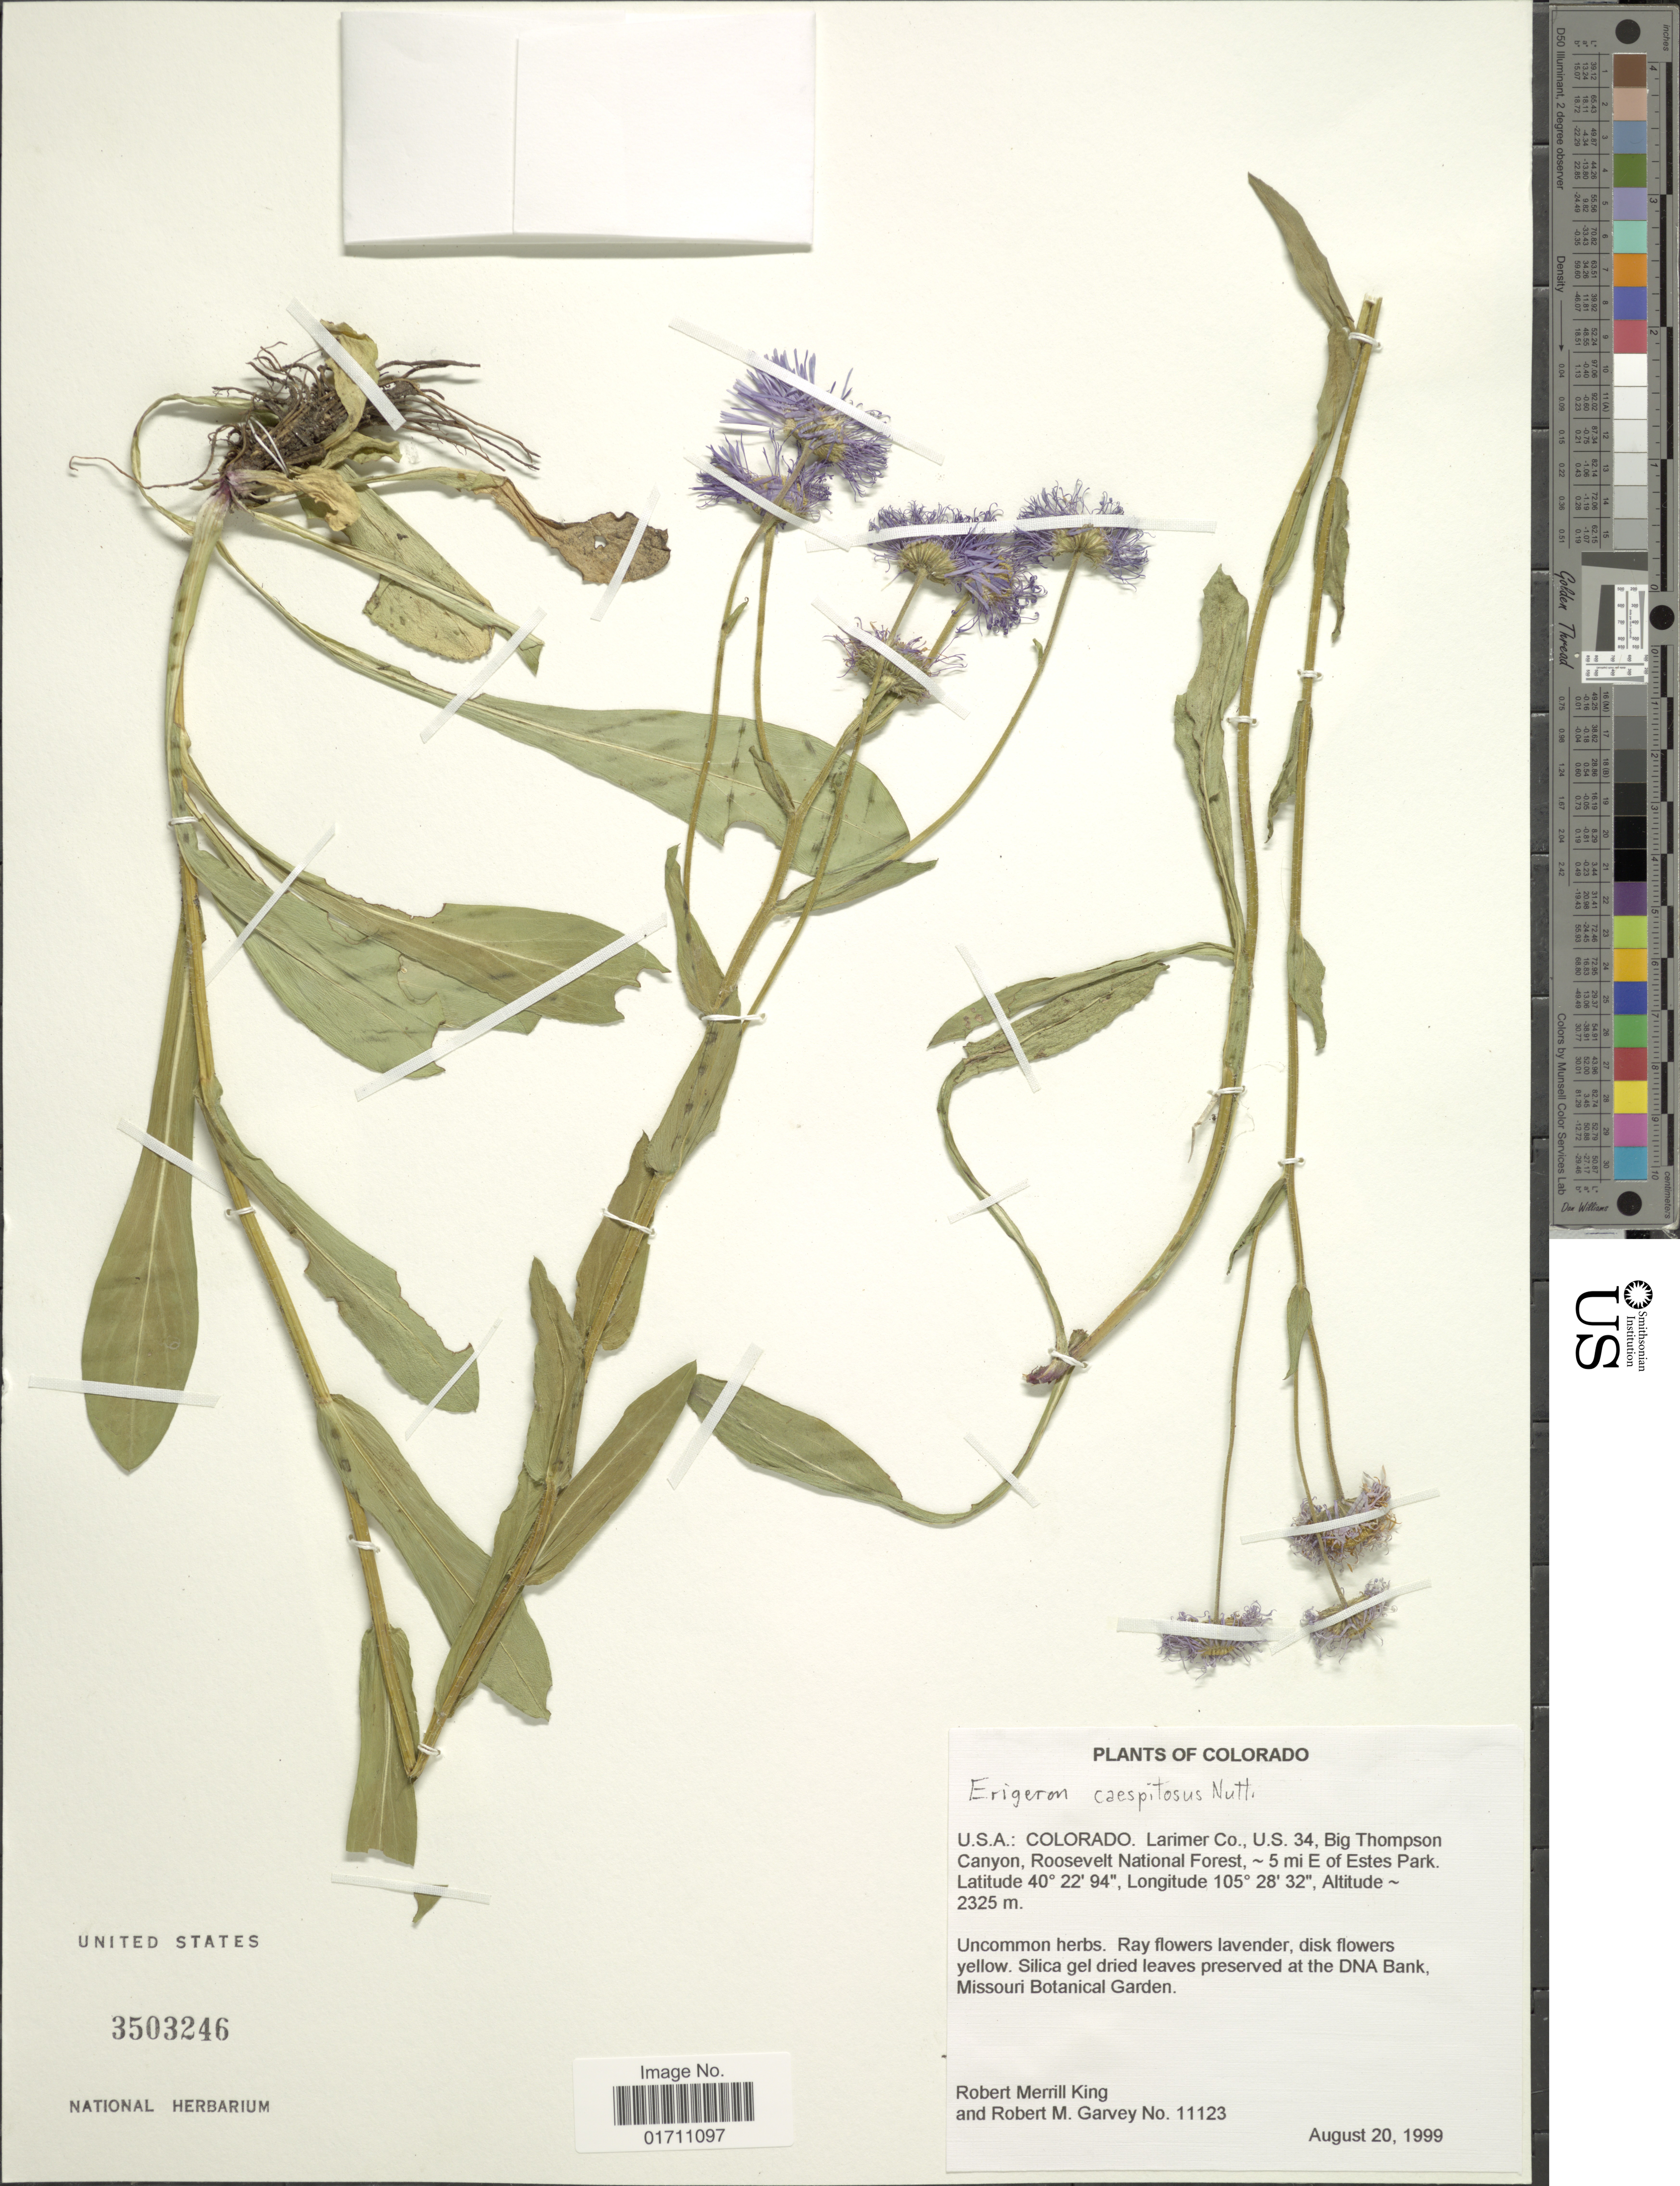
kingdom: Plantae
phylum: Tracheophyta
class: Magnoliopsida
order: Asterales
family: Asteraceae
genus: Erigeron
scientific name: Erigeron caespitosus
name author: Nutt.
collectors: R. M. King & R. Garvey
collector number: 11123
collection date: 1999-08-20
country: United States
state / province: Colorado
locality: Colorado. Larimer., U.S. 34, Big Thompson Canyon, Roosevelt National Forest, 5 mi E of Estes Park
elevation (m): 2325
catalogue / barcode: US 3503246